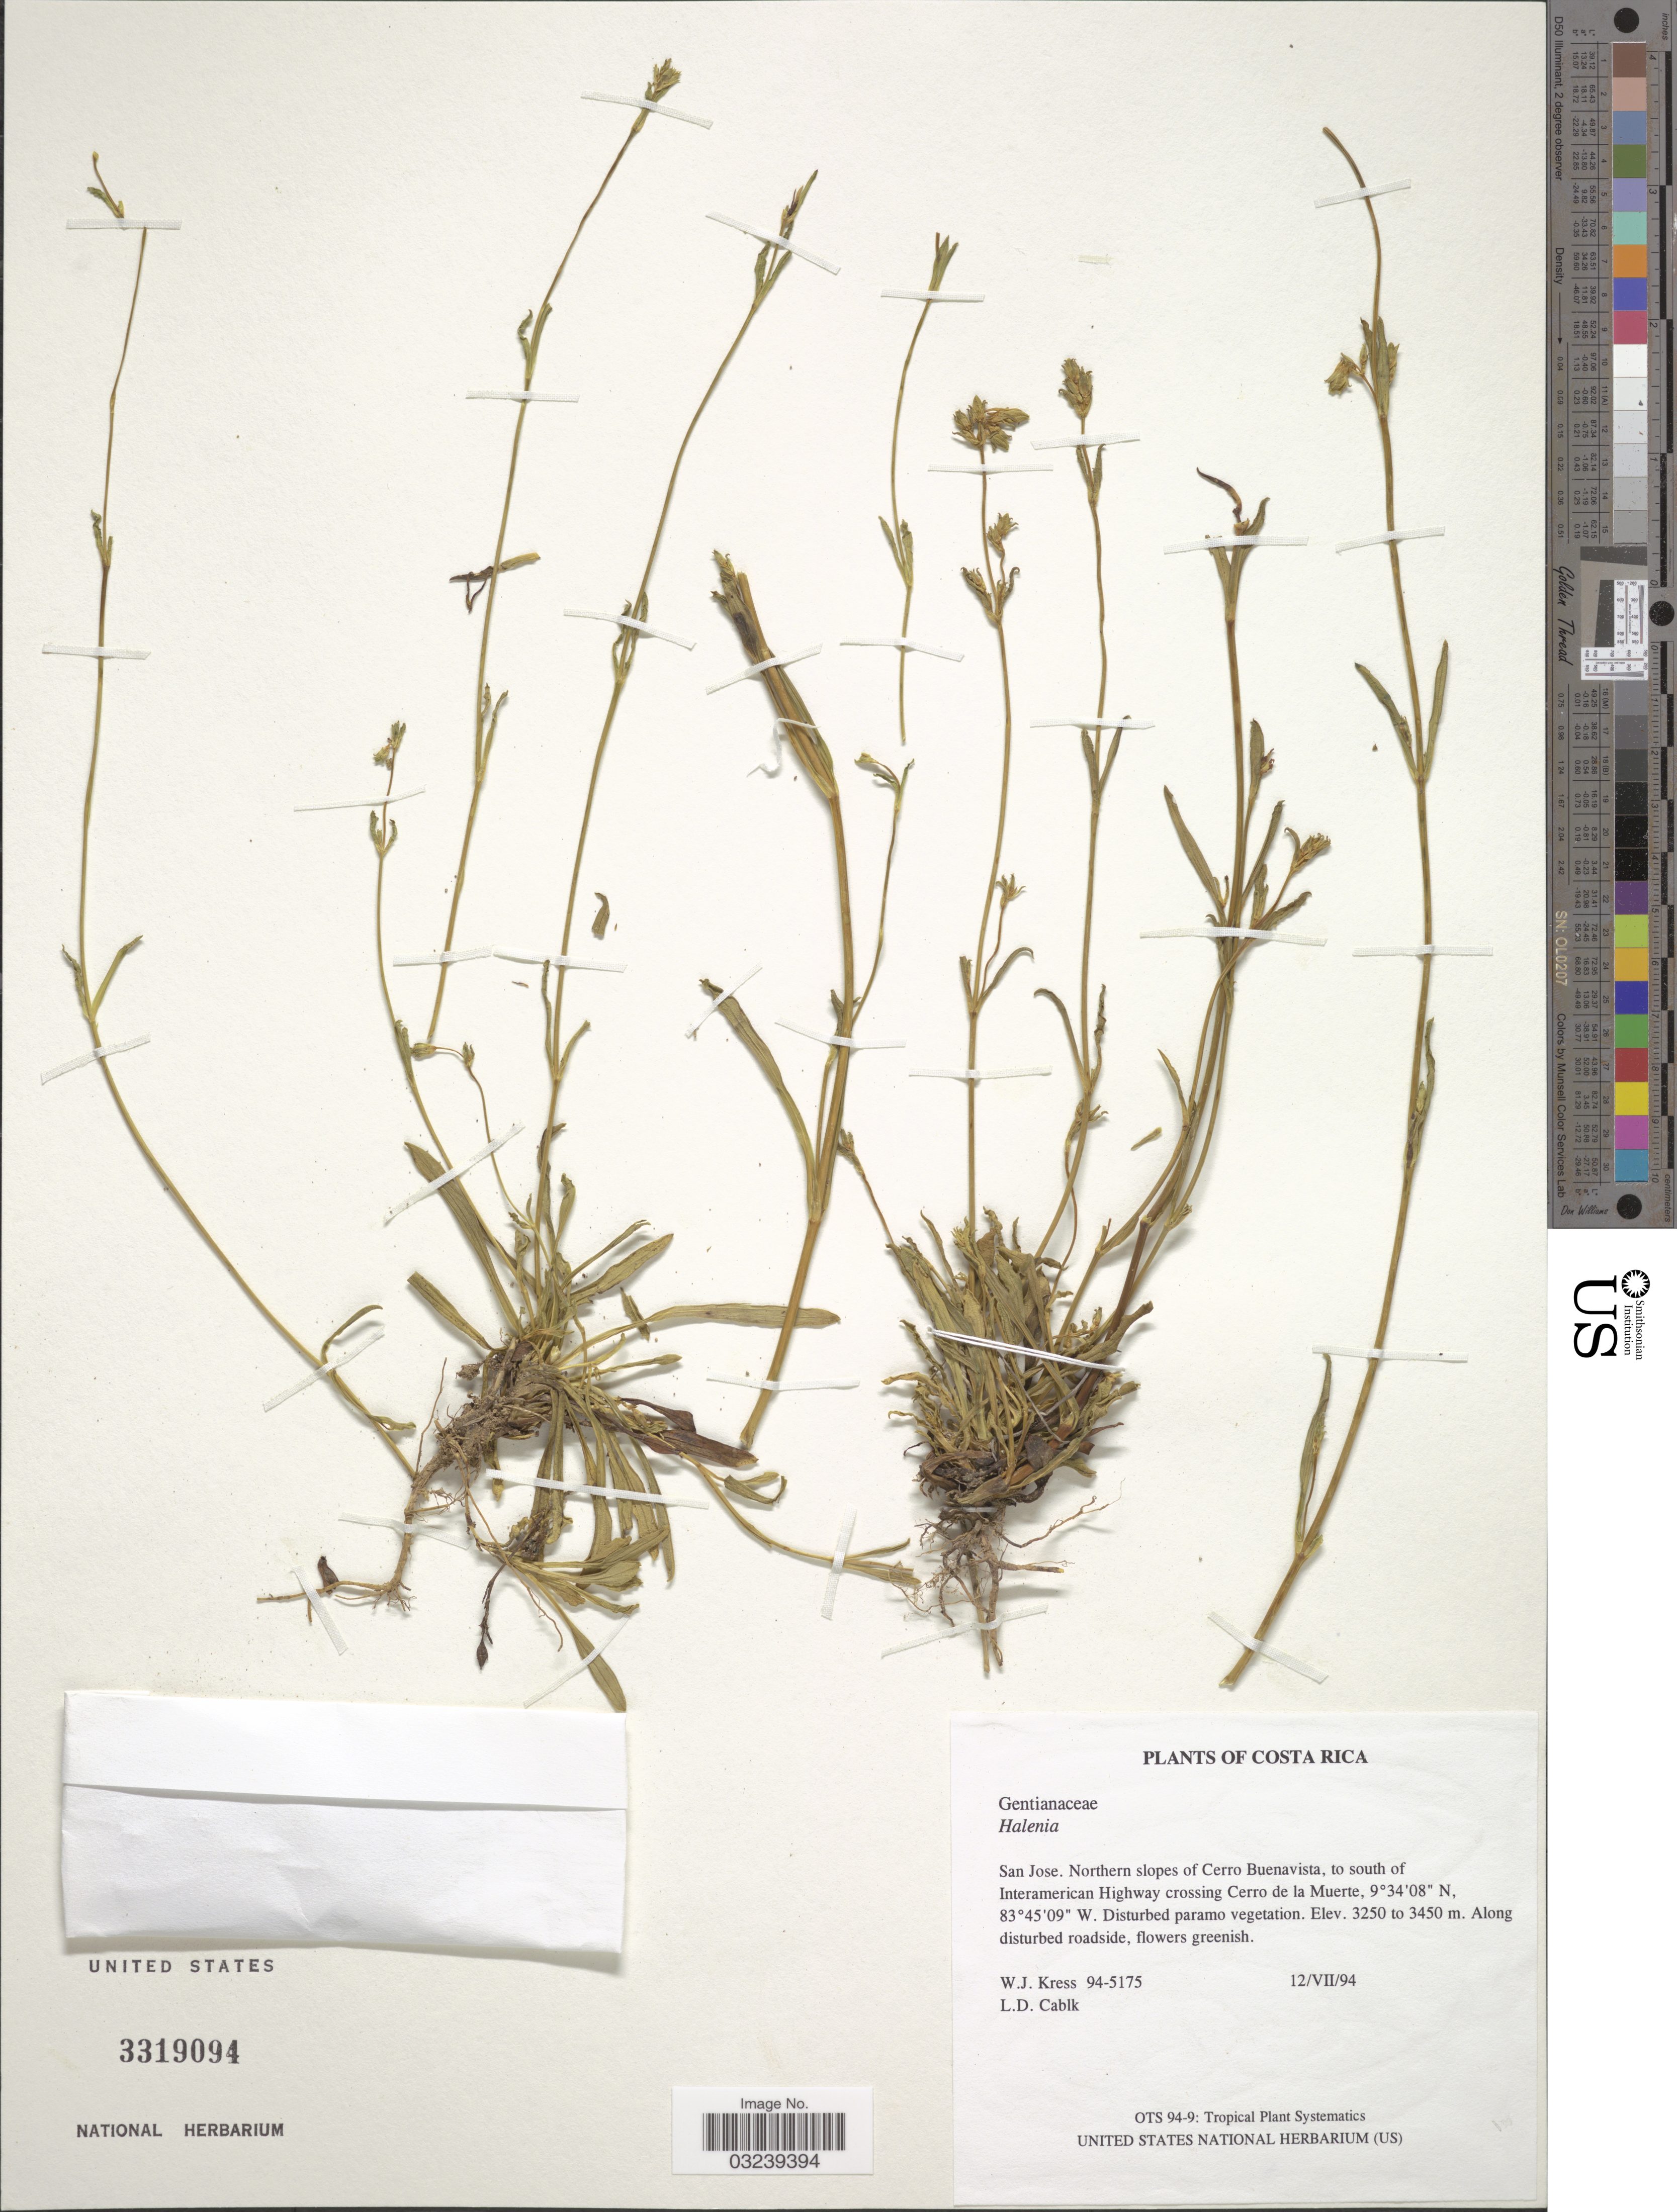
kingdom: Plantae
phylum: Tracheophyta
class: Magnoliopsida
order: Gentianales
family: Gentianaceae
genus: Halenia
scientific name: Halenia sp.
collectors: W. J. Kress & L. Cablk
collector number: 94-5175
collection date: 1994-07-12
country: Costa Rica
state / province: San José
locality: Northern slopes of Cerro Buena Vista, to south of Interamerican Highway crossing Cerro de la Muerte.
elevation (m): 3250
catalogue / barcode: US 3319094